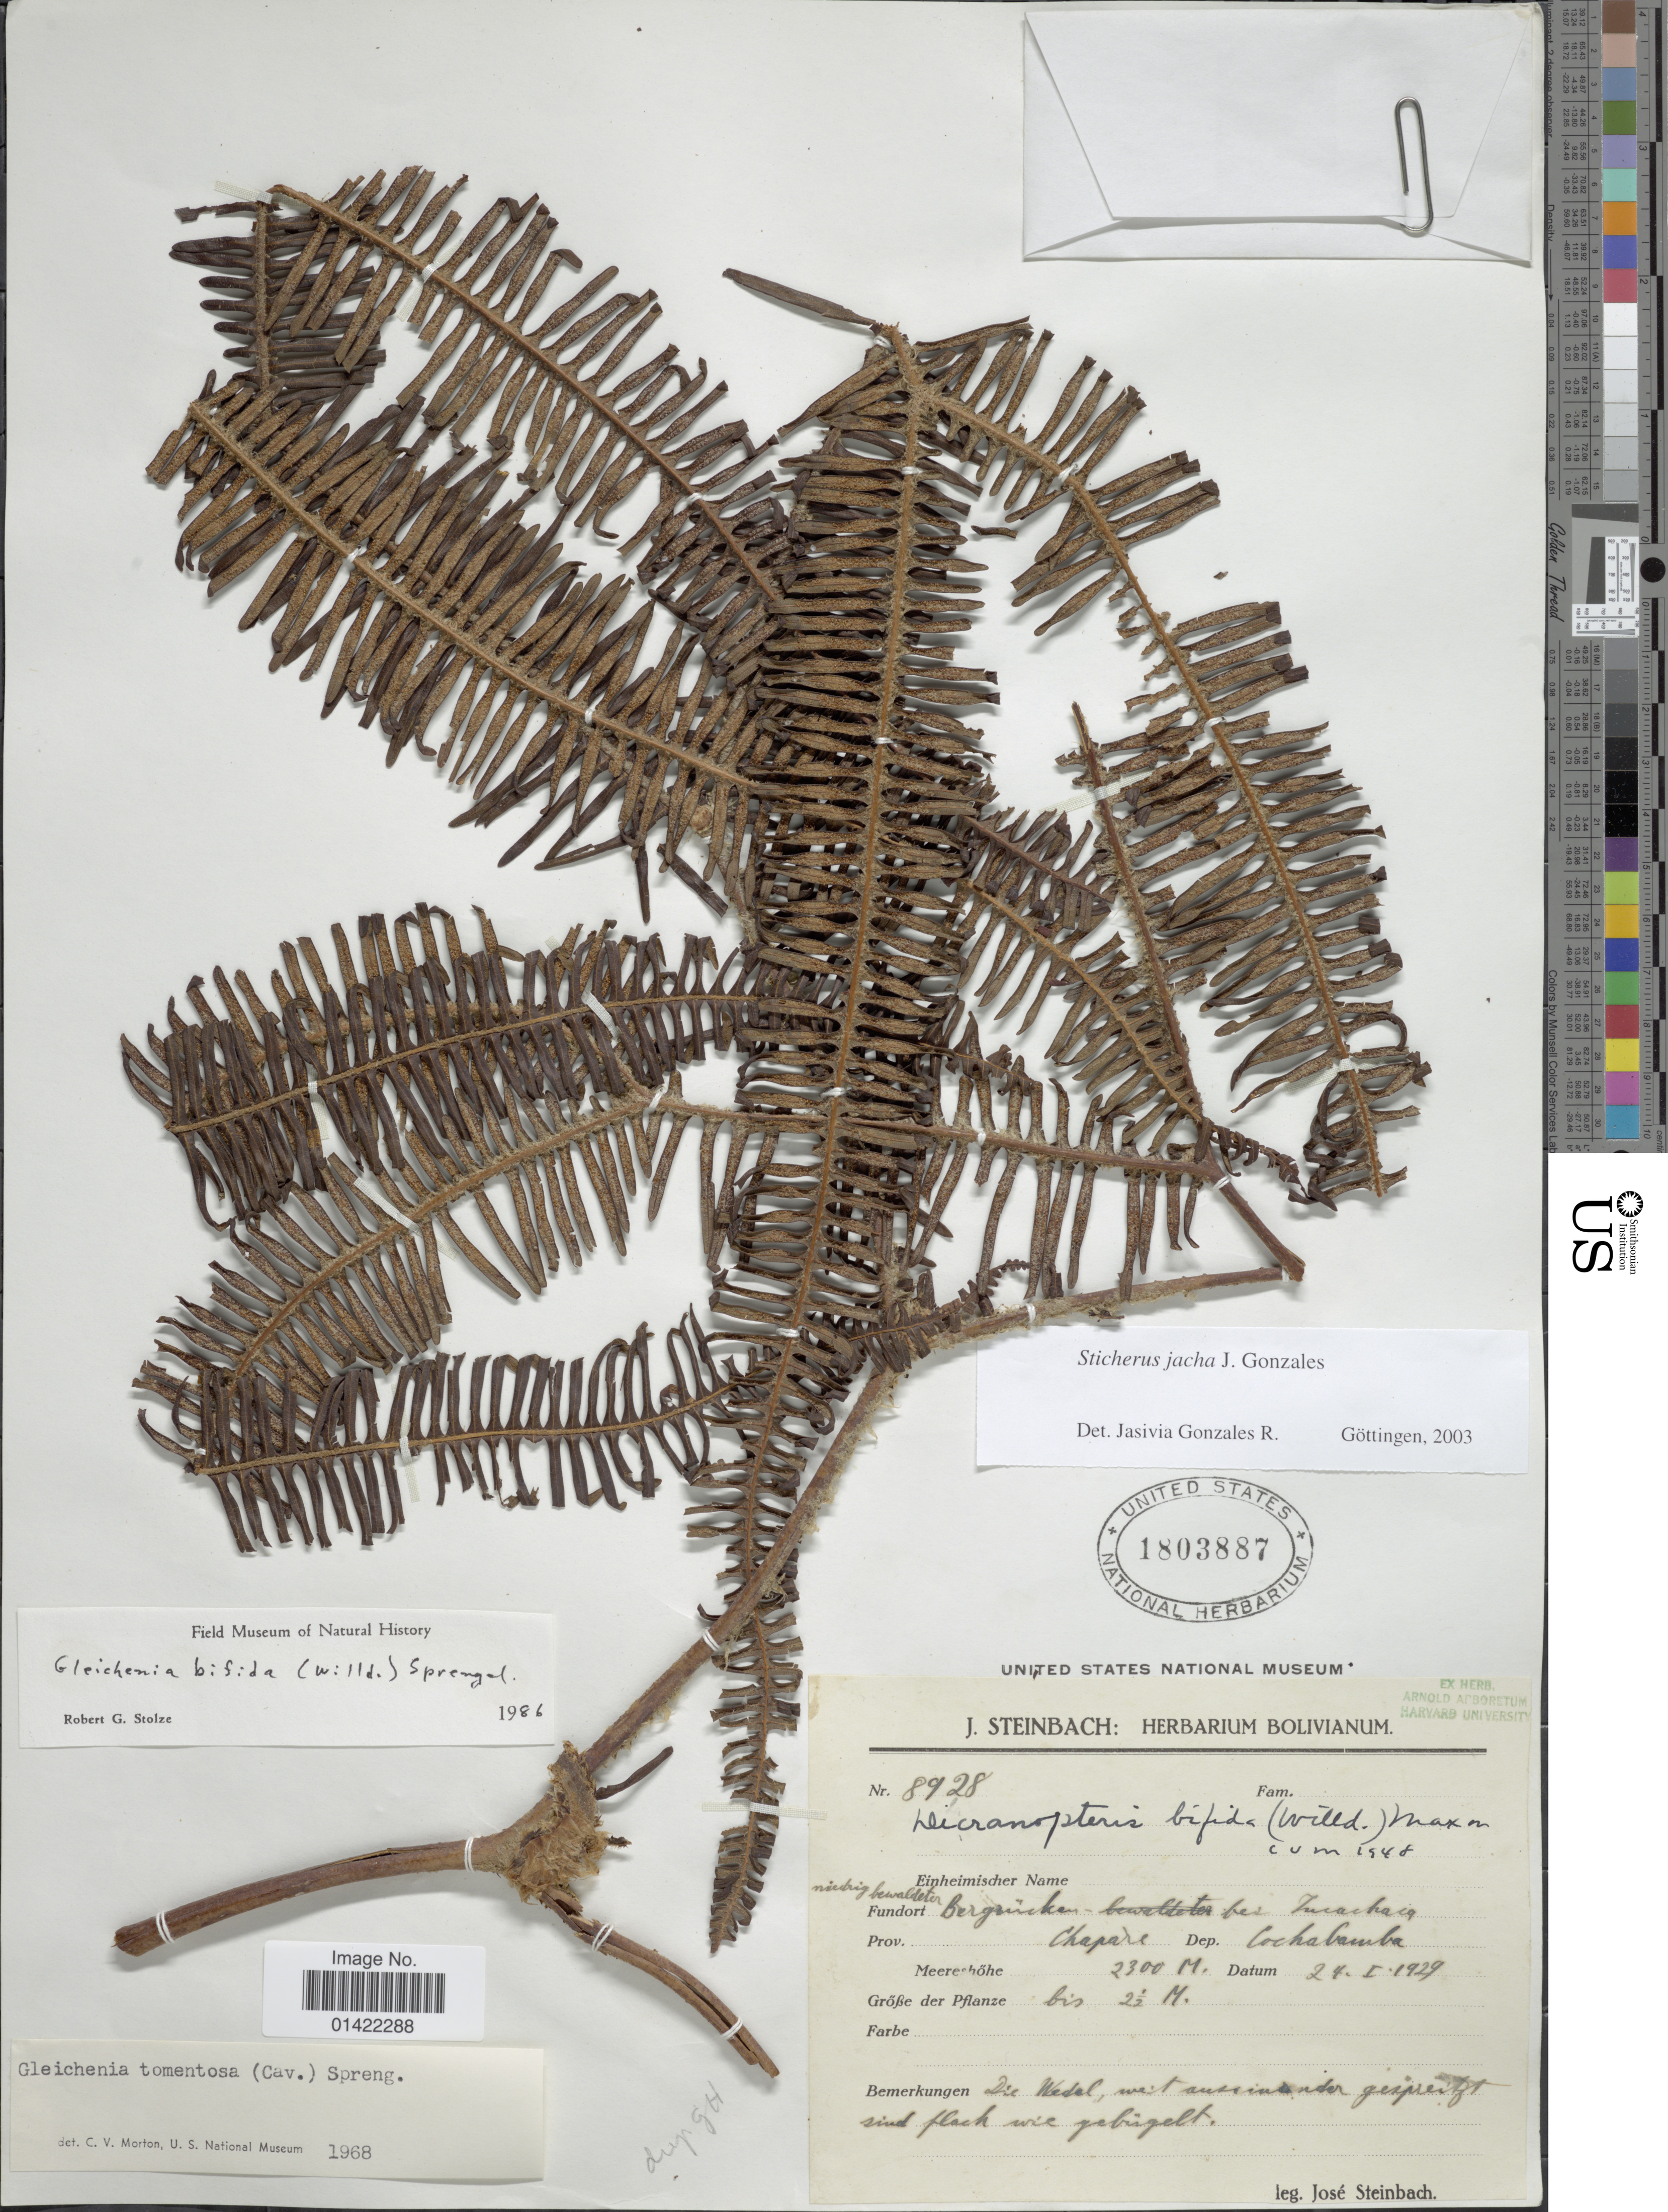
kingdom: Plantae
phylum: Tracheophyta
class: Polypodiopsida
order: Gleicheniales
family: Gleicheniaceae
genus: Sticherus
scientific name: Sticherus jacha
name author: J. Gonzales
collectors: J. Steinbach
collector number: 8928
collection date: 1929-01-24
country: Bolivia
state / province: Cochabamba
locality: Bergrücken bei Incachaca, Prov. Chapare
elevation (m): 2300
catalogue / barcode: US 1803887